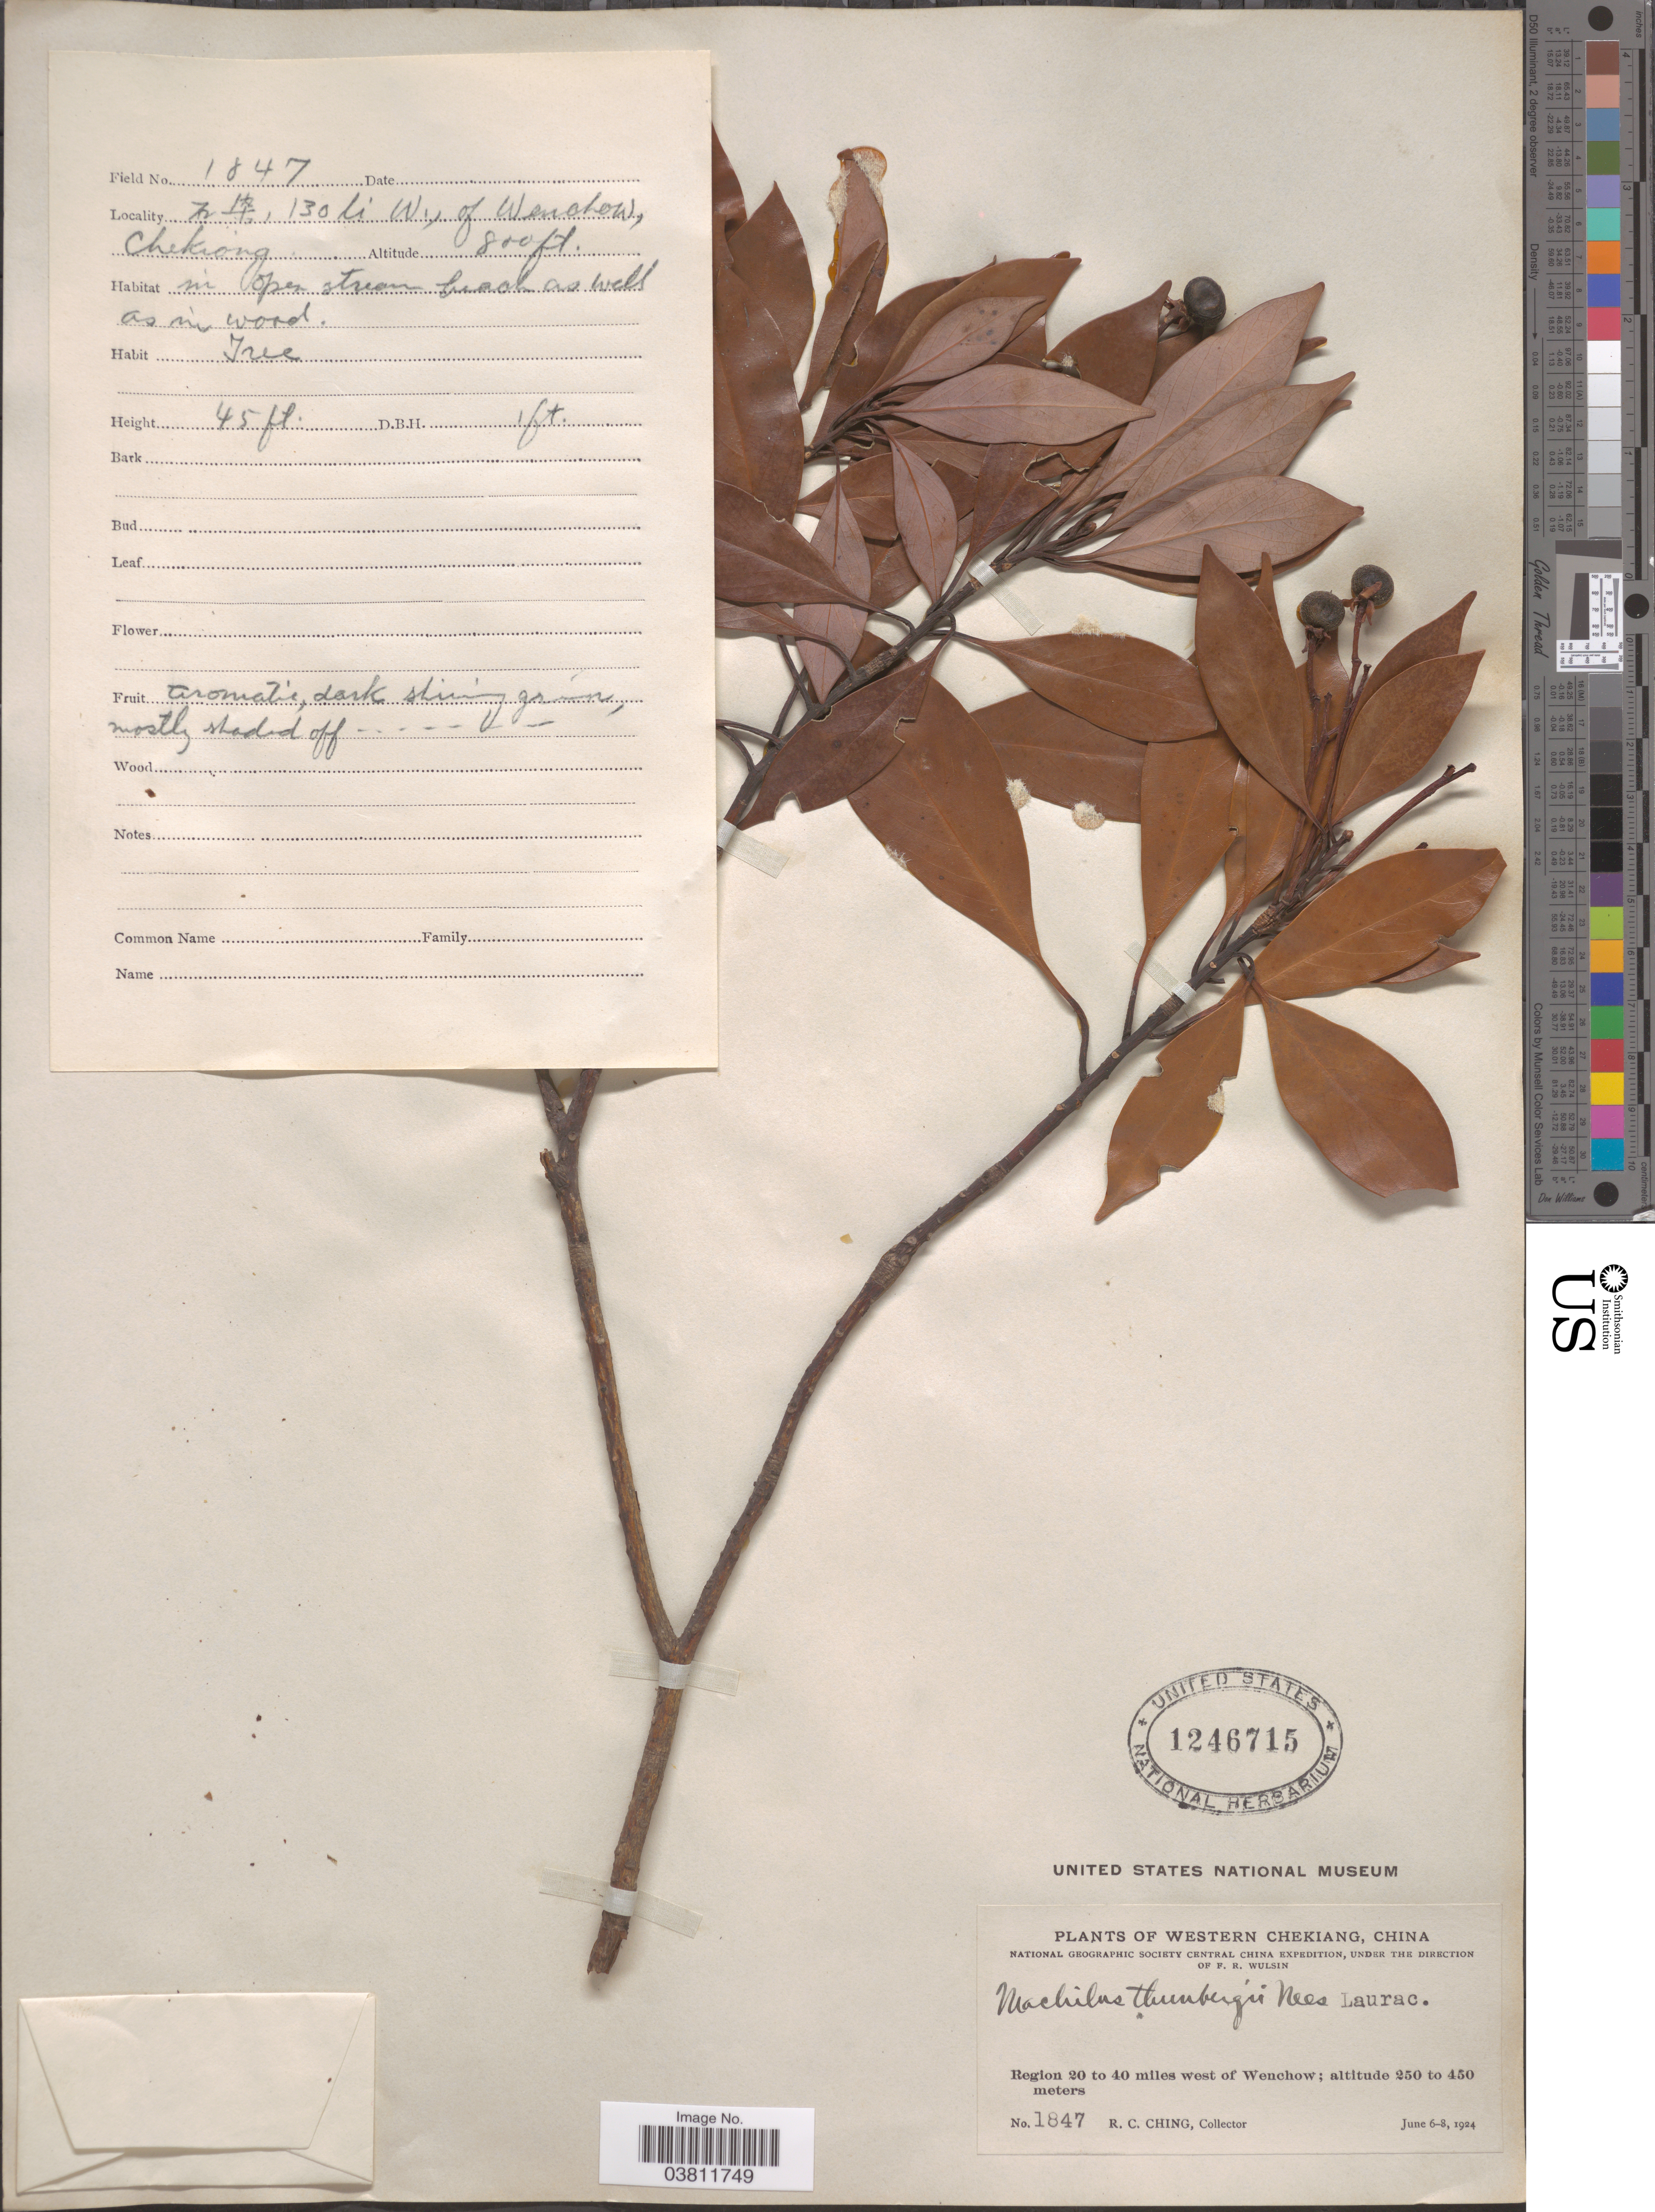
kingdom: Plantae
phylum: Tracheophyta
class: Magnoliopsida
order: Laurales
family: Lauraceae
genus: Machilus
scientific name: Machilus thunbergii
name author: Siebold & Zucc.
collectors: R. C. Ching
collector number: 1847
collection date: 1924-06-06/1924-06-08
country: China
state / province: Zhejiang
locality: Western Chekiang, Region 20 to 40 miles west of Wenchow. X, 130 li W., of Wenchow.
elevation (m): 244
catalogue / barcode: US 1246715